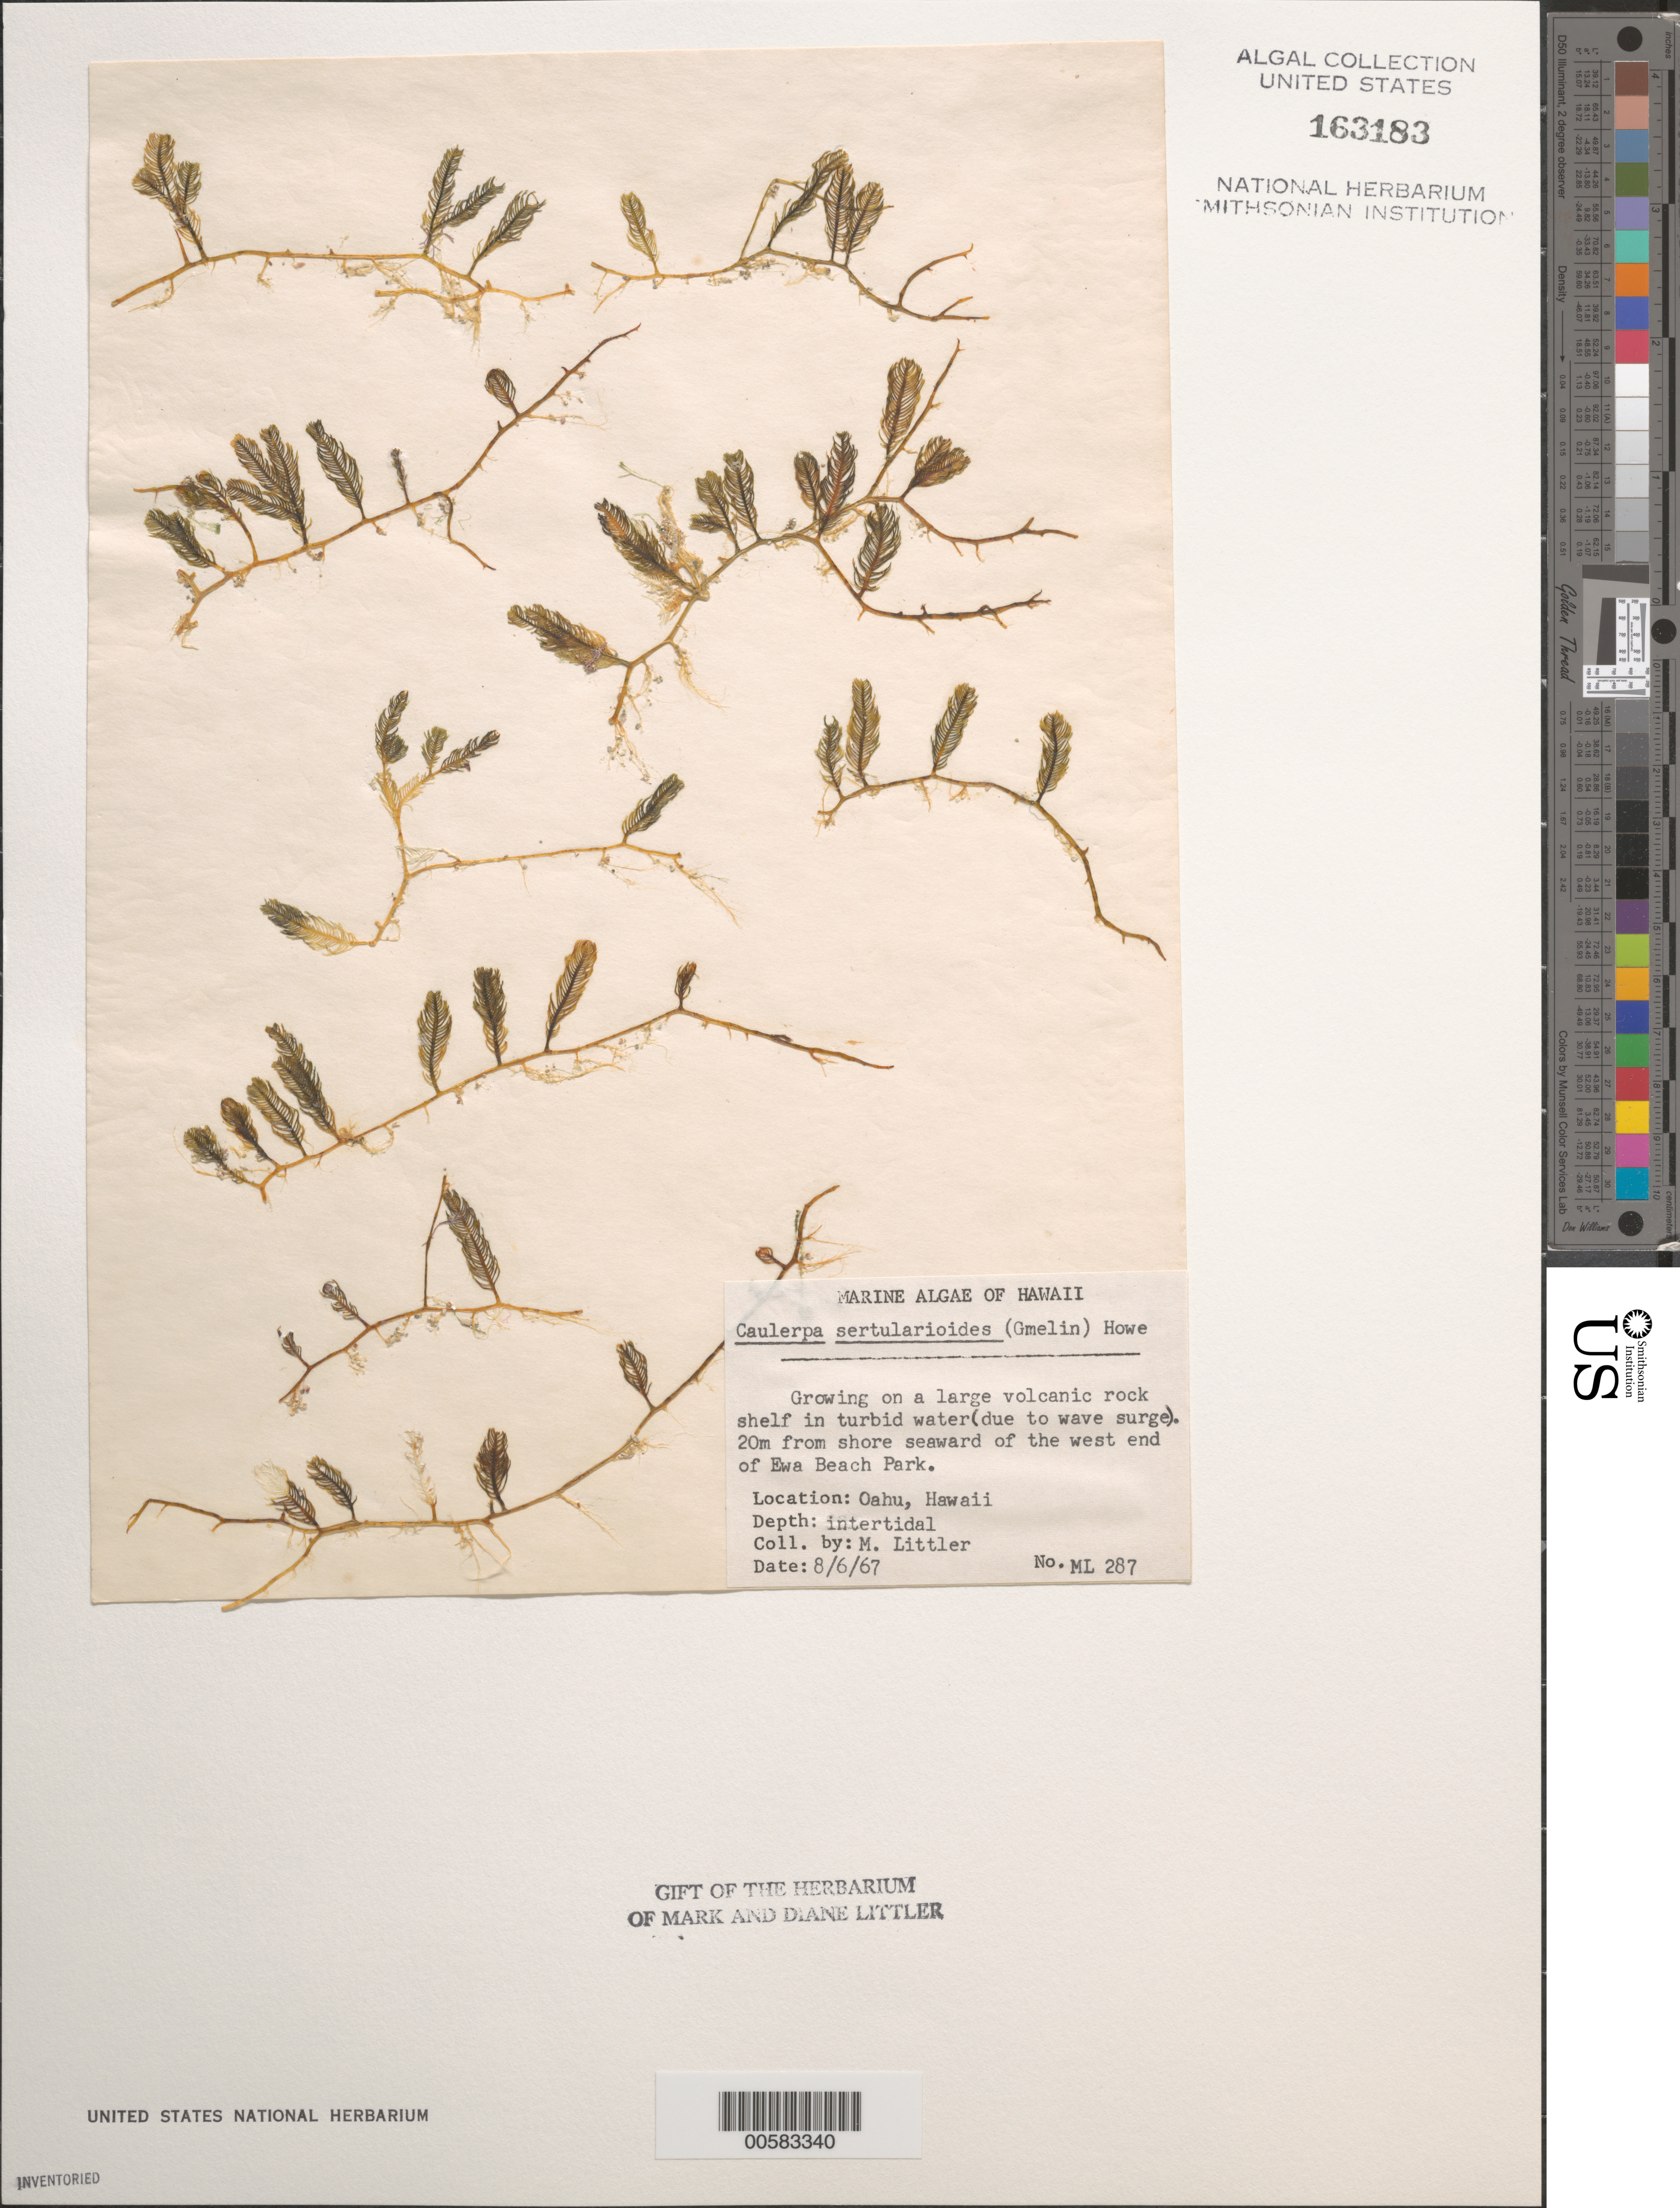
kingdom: Plantae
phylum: Chlorophyta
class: Ulvophyceae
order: Bryopsidales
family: Caulerpaceae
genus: Caulerpa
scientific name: Caulerpa sertularioides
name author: (S.G. Gmel.) M. Howe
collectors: M. M. Littler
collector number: ML 287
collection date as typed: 06 Aug 1967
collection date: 1967-08-06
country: United States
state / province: Hawaii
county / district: Honolulu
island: Oahu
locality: Ewa Beach Park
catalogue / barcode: US 163183